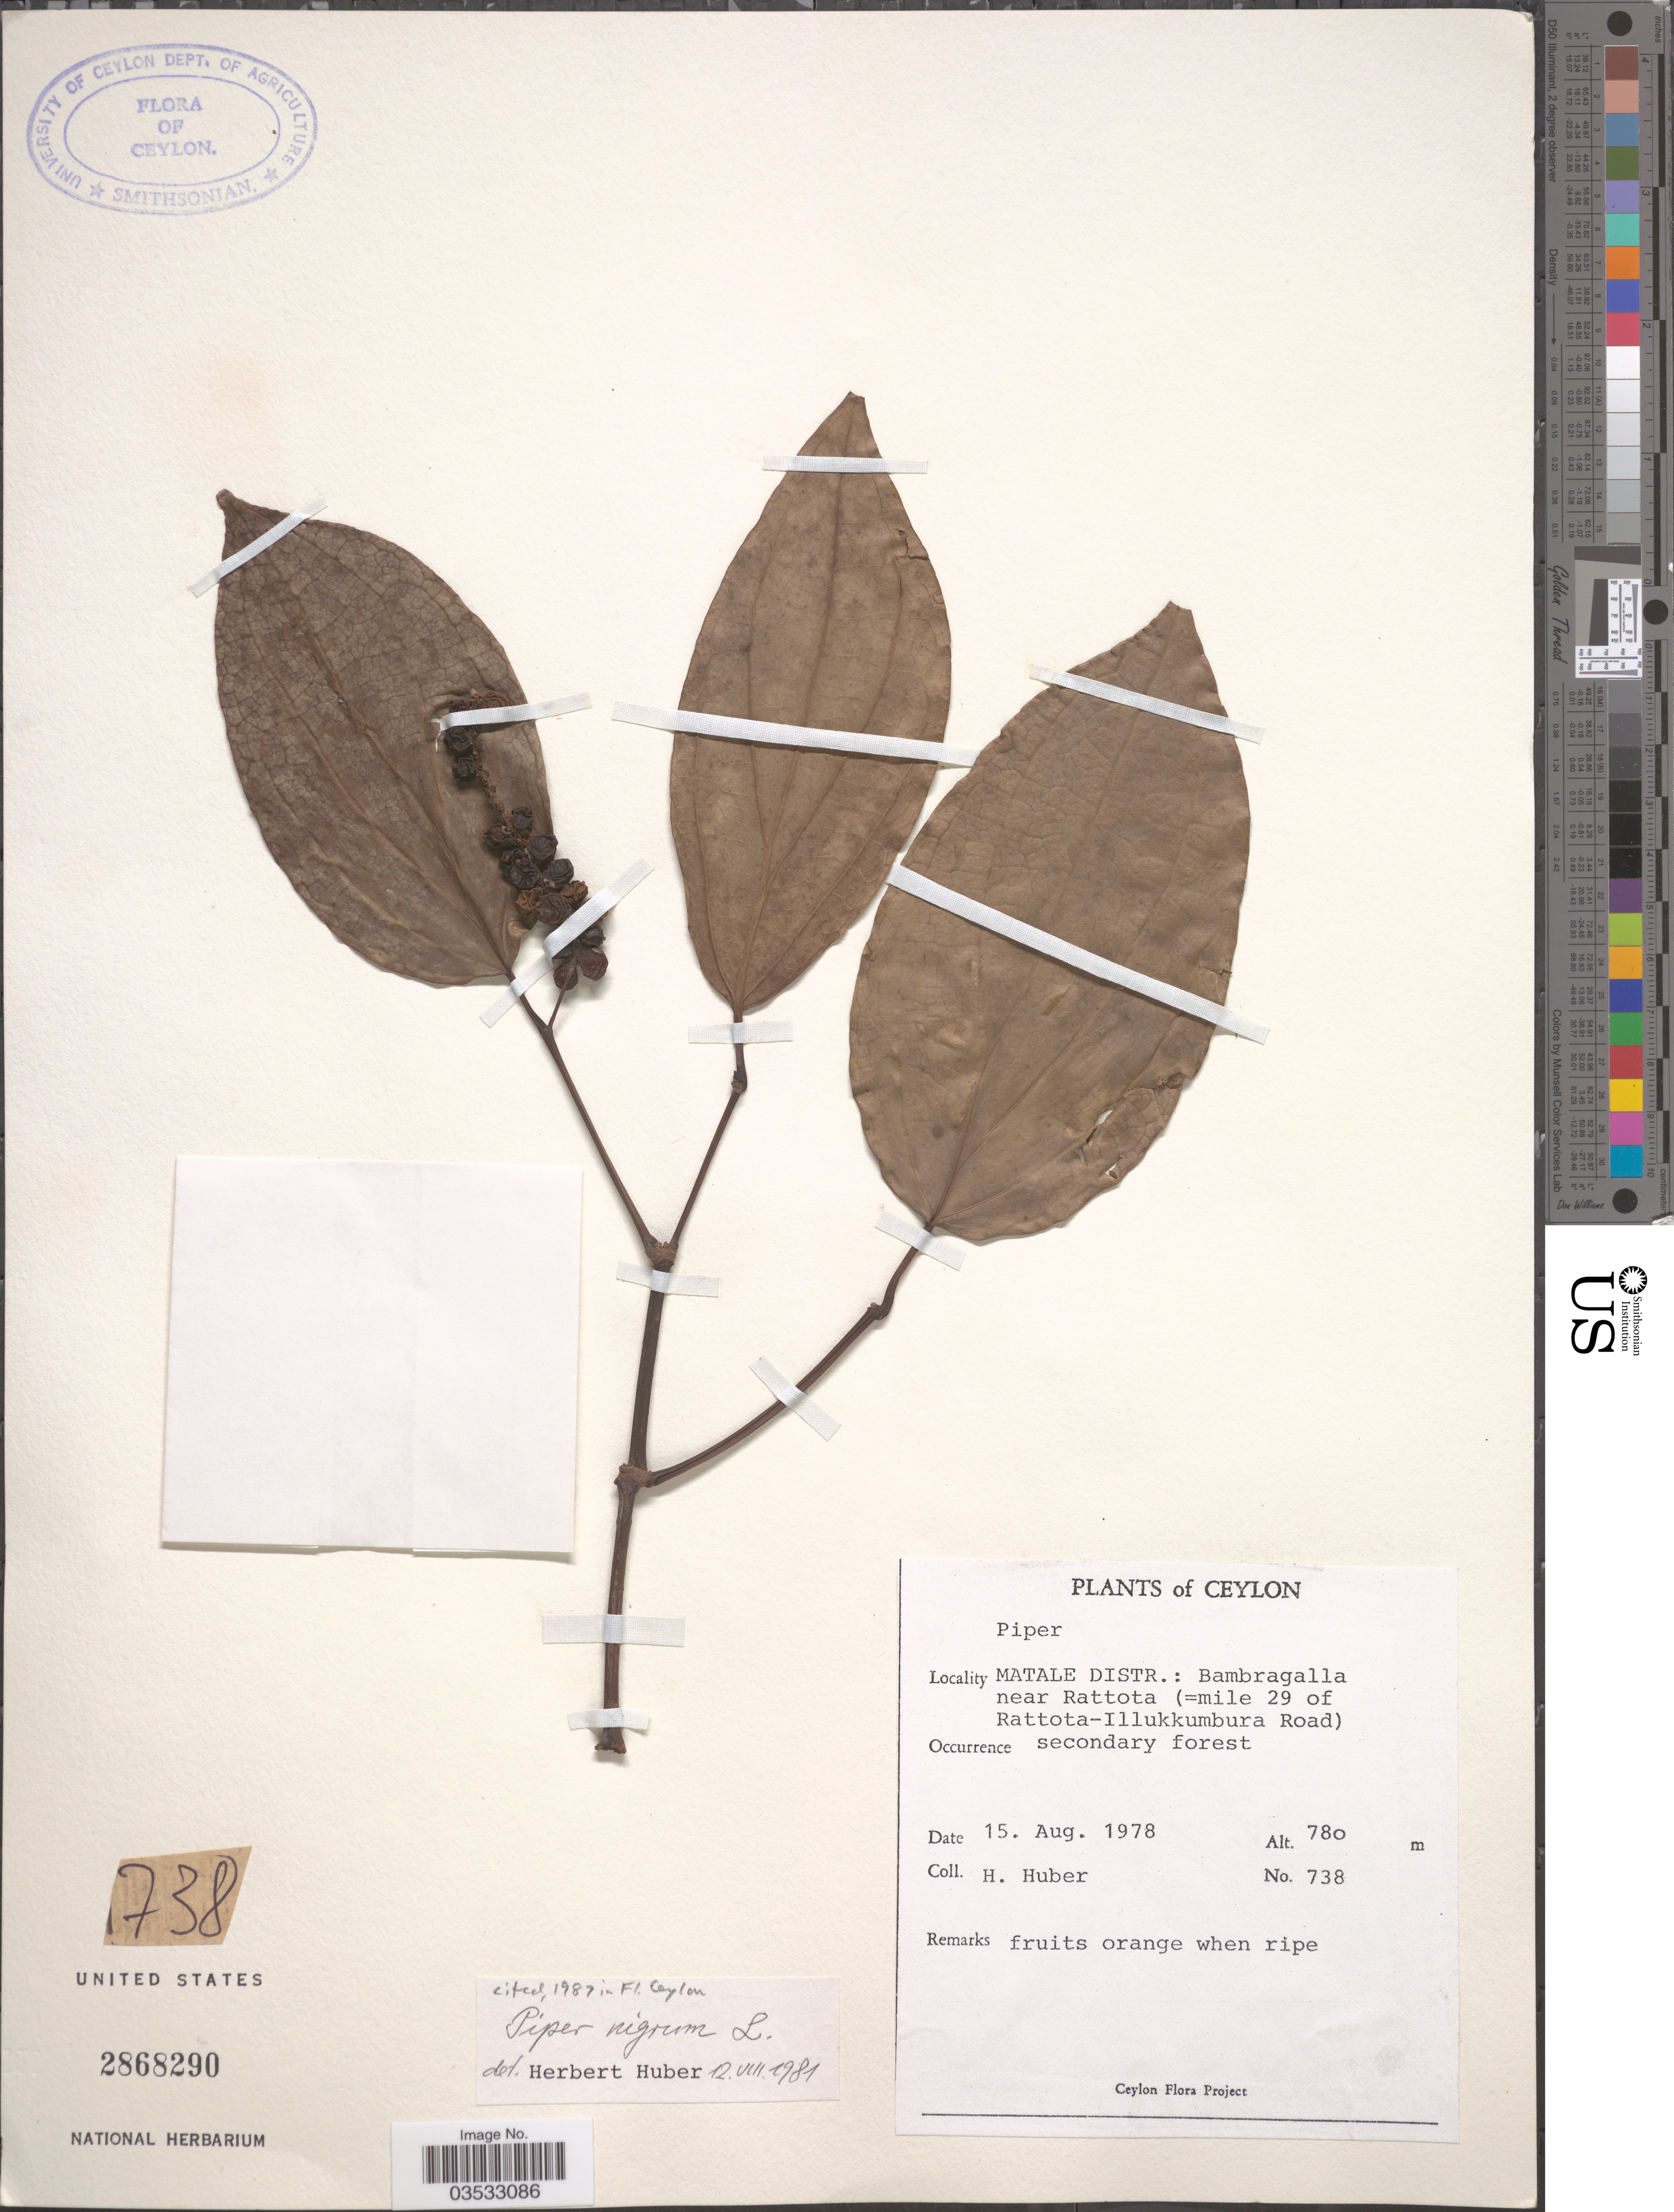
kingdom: Plantae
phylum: Tracheophyta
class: Magnoliopsida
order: Piperales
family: Piperaceae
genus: Piper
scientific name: Piper nigrum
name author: L.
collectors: H. Huber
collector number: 738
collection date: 1978-08-15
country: Sri Lanka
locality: Ceylon. Matale Distr.: Bambragalla near Rattota (=mile 29 of Rattota-Illukkumbura Road).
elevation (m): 780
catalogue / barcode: US 2868290